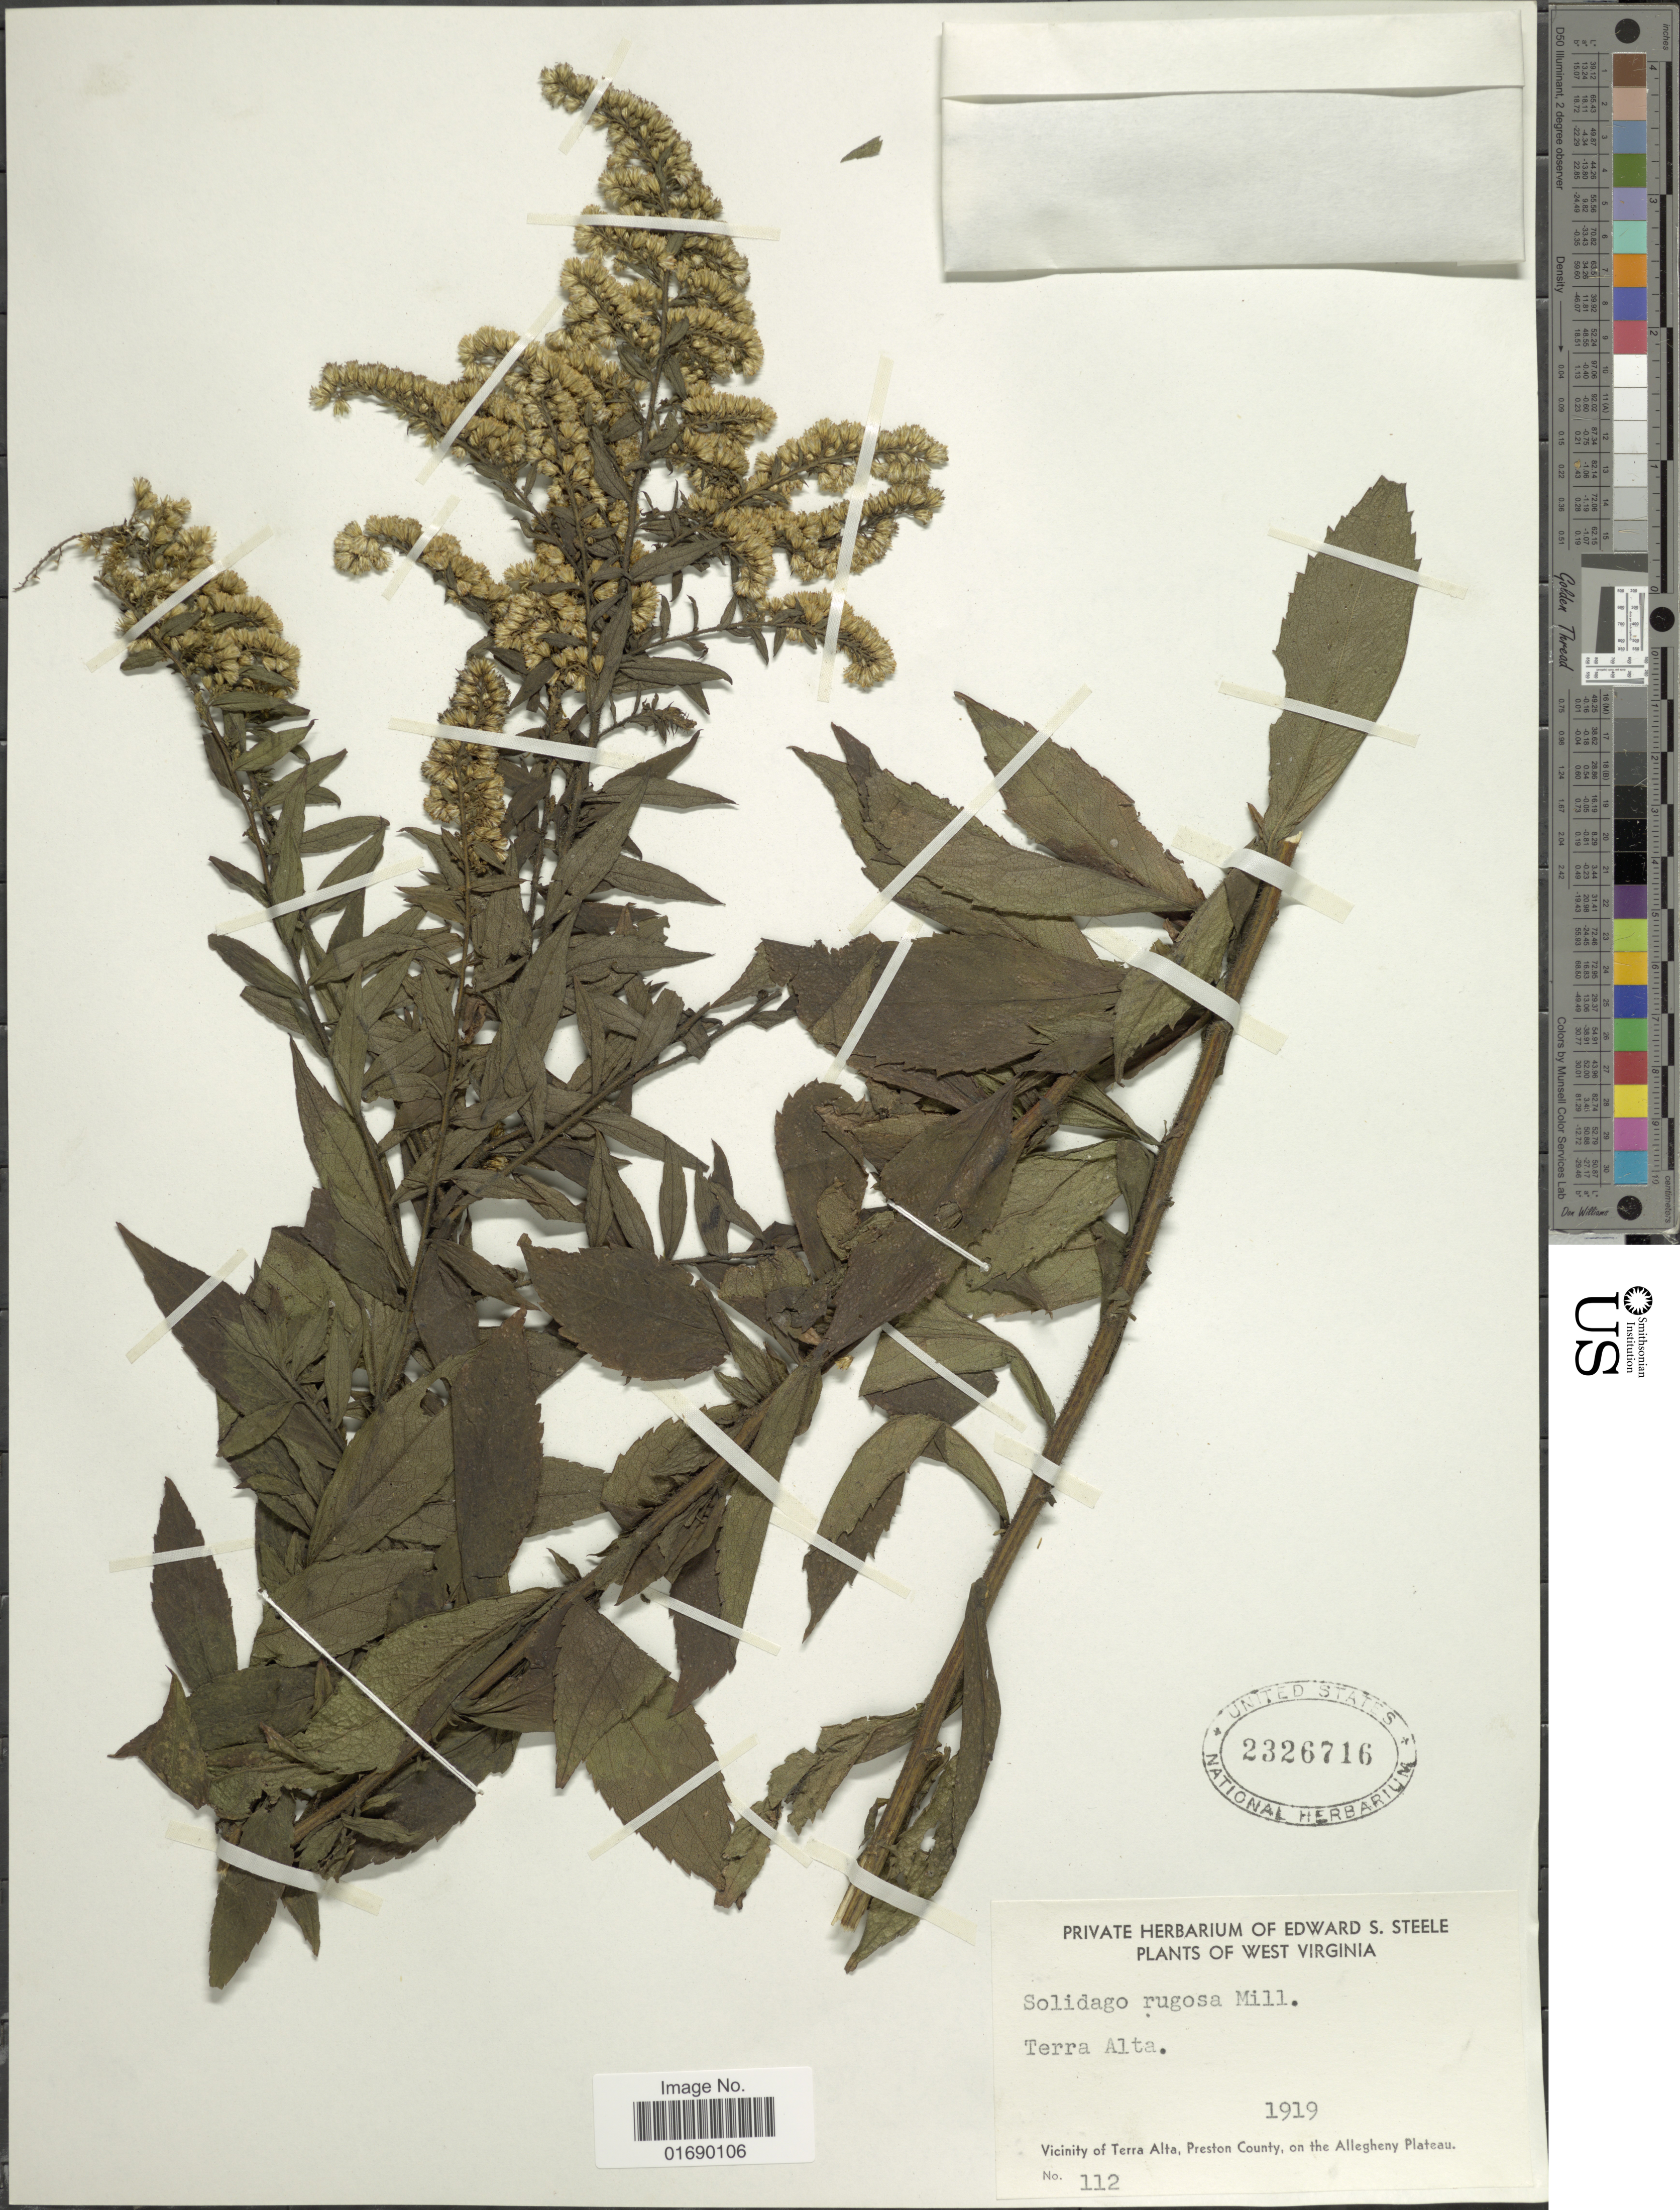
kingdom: Plantae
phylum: Tracheophyta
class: Magnoliopsida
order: Asterales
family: Asteraceae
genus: Solidago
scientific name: Solidago rugosa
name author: Mill.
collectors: ex herb. Edward S. Steele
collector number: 112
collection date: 1919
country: United States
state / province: West Virginia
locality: Terra Alta, Vicinity of Terra Alta, Preston, on the Allegheny Plateau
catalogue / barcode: US 2326716